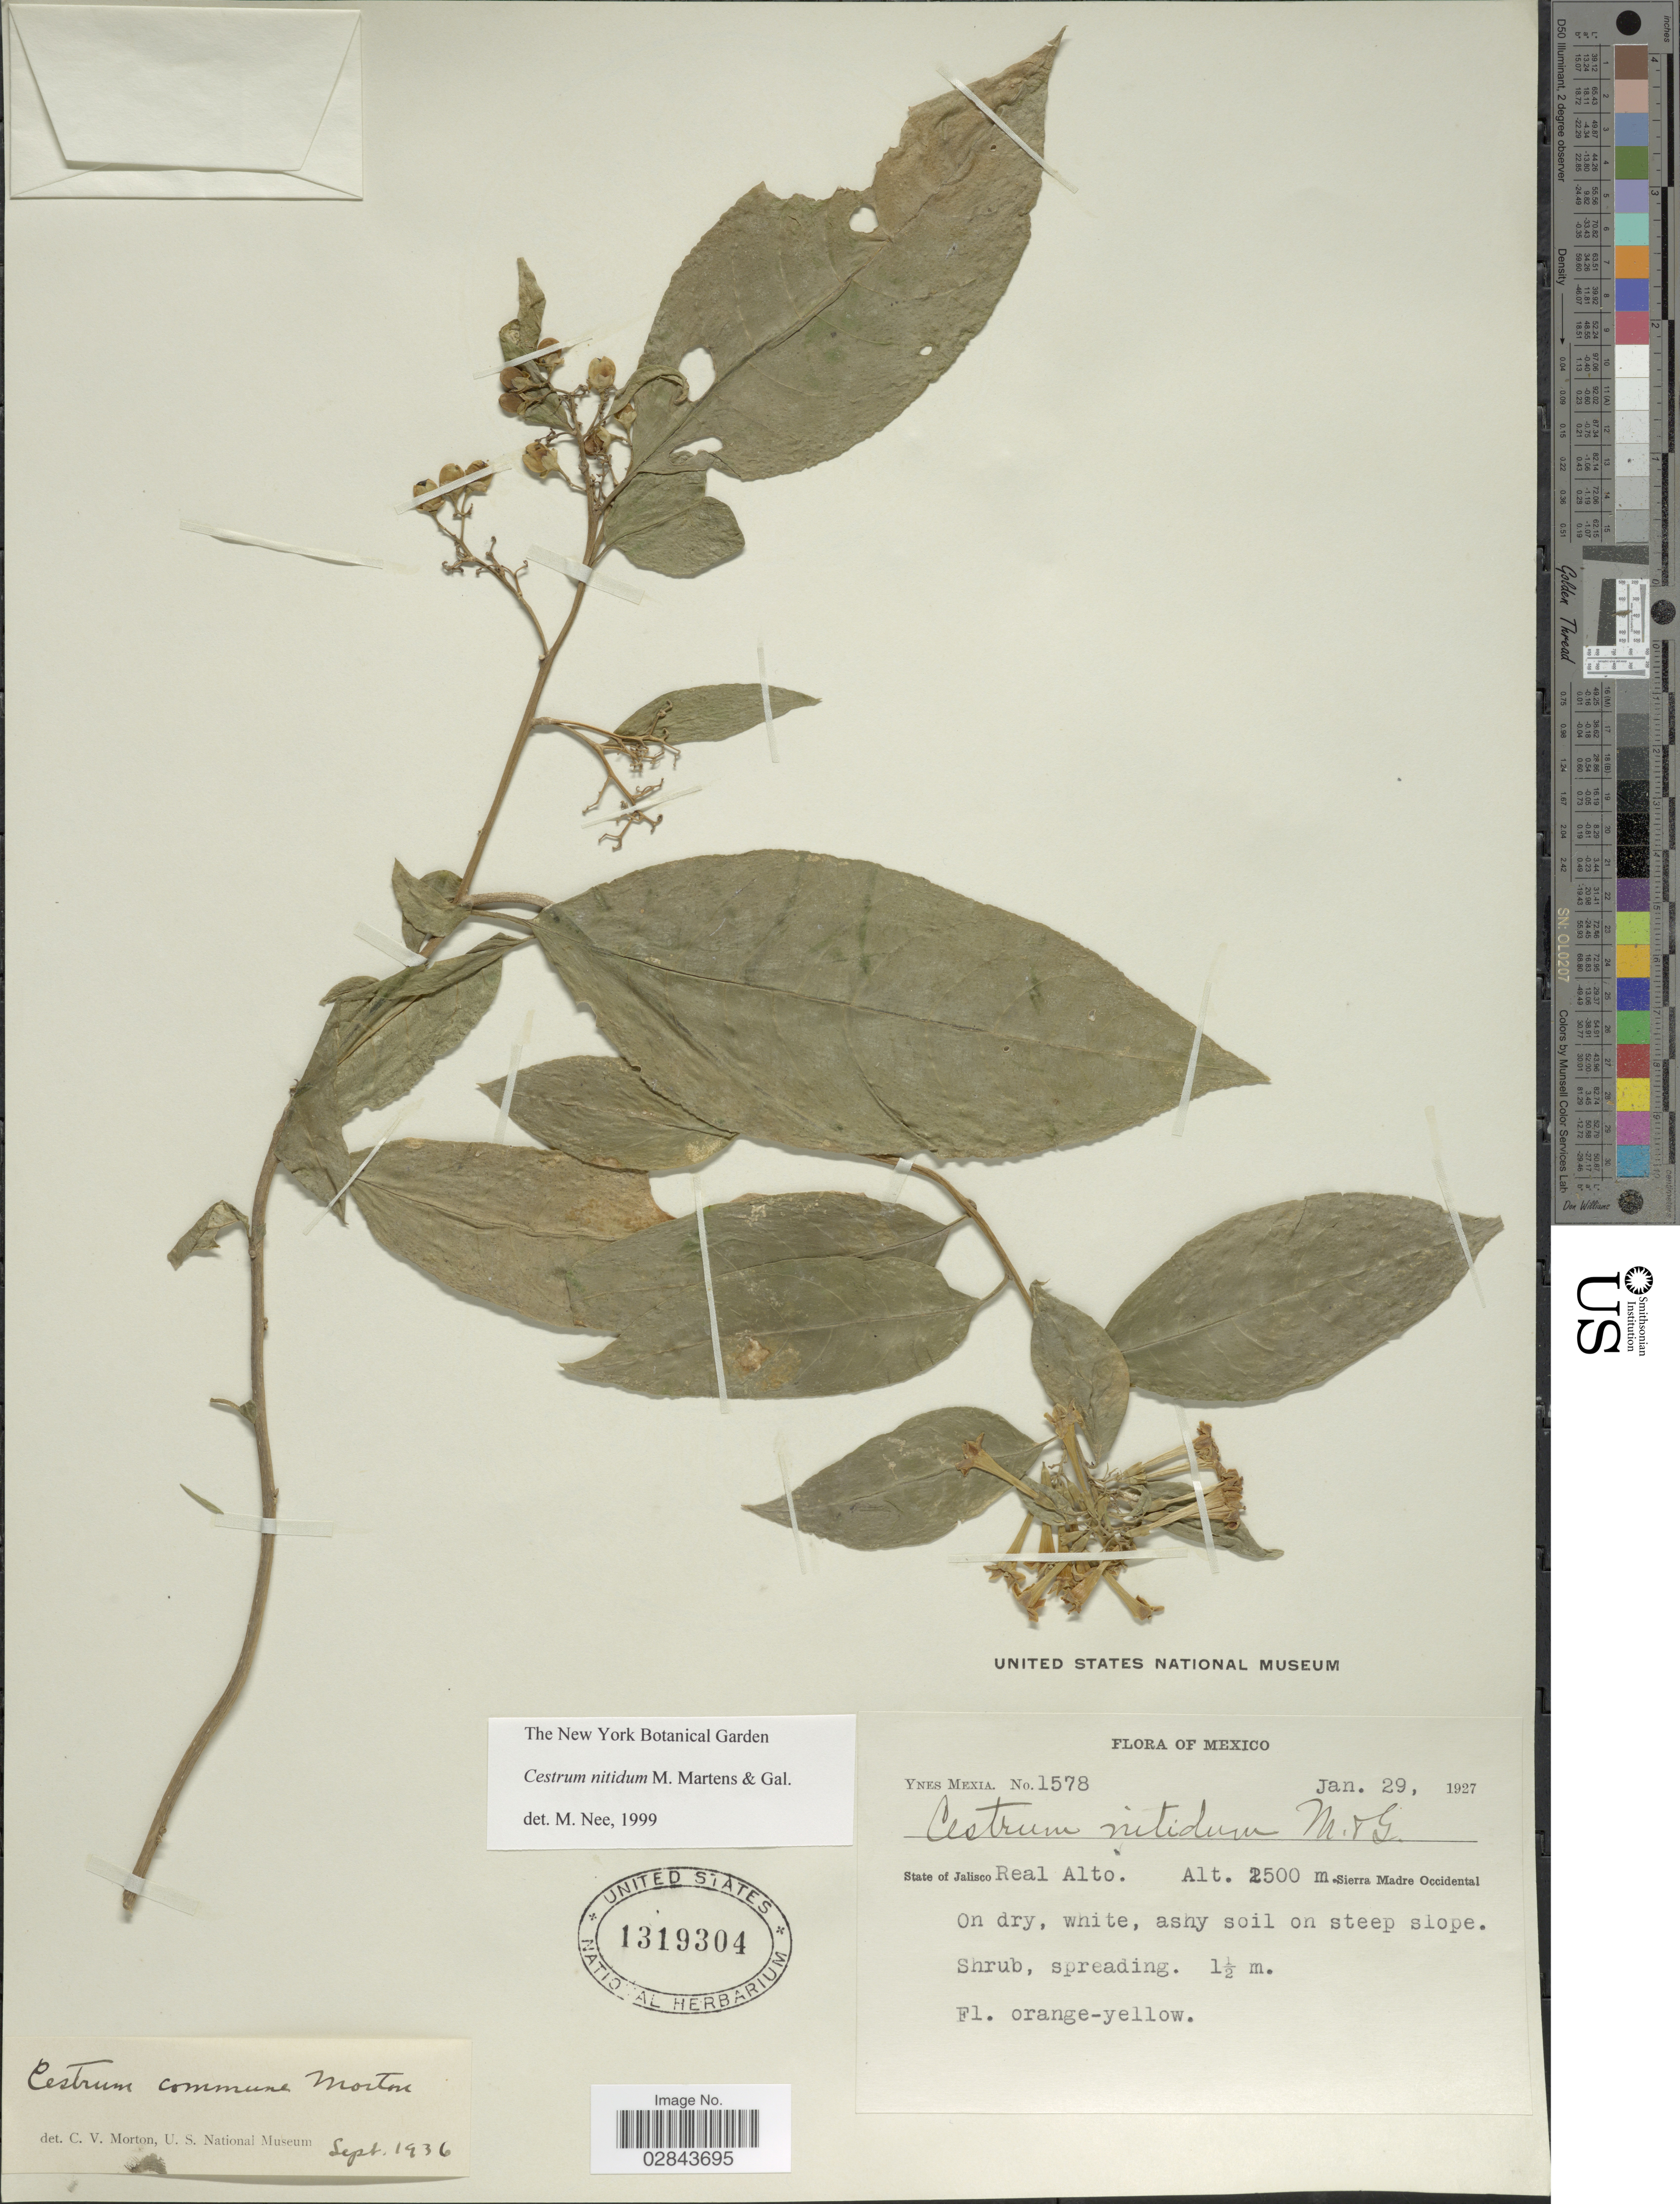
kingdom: Plantae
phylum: Tracheophyta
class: Magnoliopsida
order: Solanales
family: Solanaceae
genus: Cestrum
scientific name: Cestrum nitidum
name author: M. Martens & Galeotti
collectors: Y. Mexia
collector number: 1578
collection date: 1927-01-29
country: Mexico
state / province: Jalisco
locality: Real Alto, Sierra Madre Occidental.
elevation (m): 2500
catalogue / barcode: US 1319304